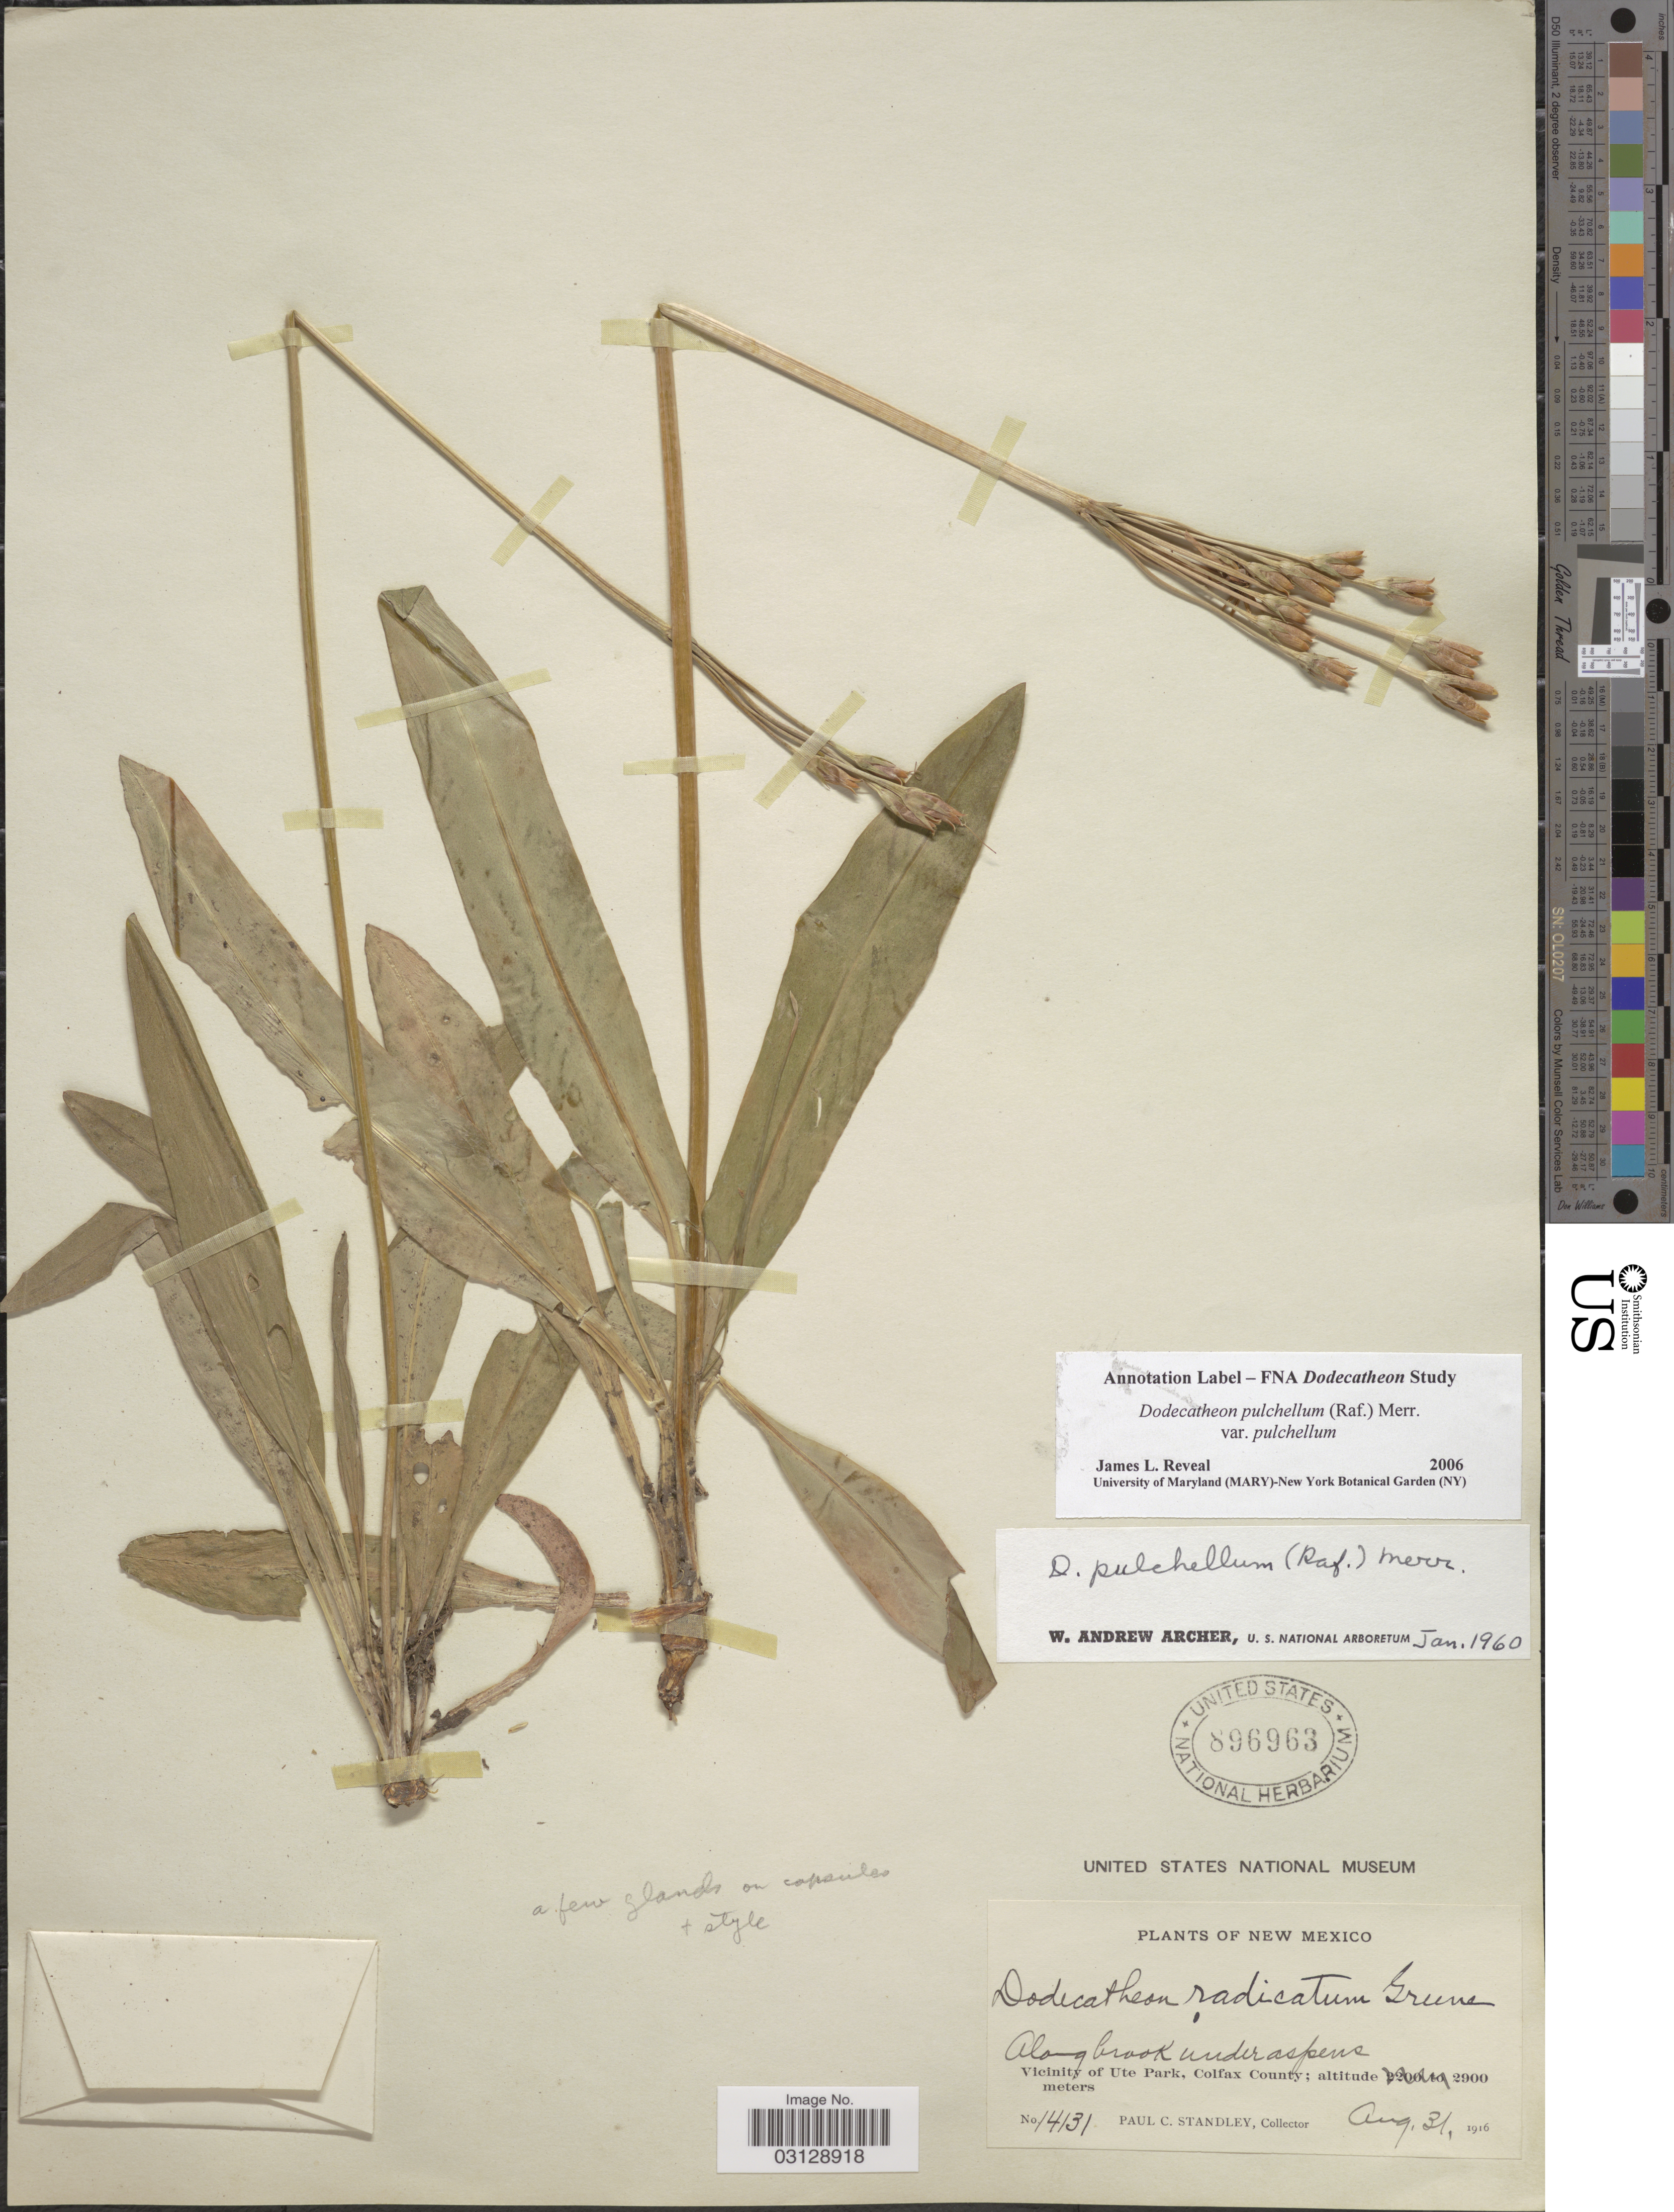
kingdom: Plantae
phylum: Tracheophyta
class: Magnoliopsida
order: Ericales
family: Primulaceae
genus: Dodecatheon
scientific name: Dodecatheon pulchellum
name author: (Raf.) Merr.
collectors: P. C. Standley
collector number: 14131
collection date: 1916-08-31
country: United States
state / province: New Mexico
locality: Along brook under aspens. Vicinity of Ute Park, Colfax County.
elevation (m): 2900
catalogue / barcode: US 896963